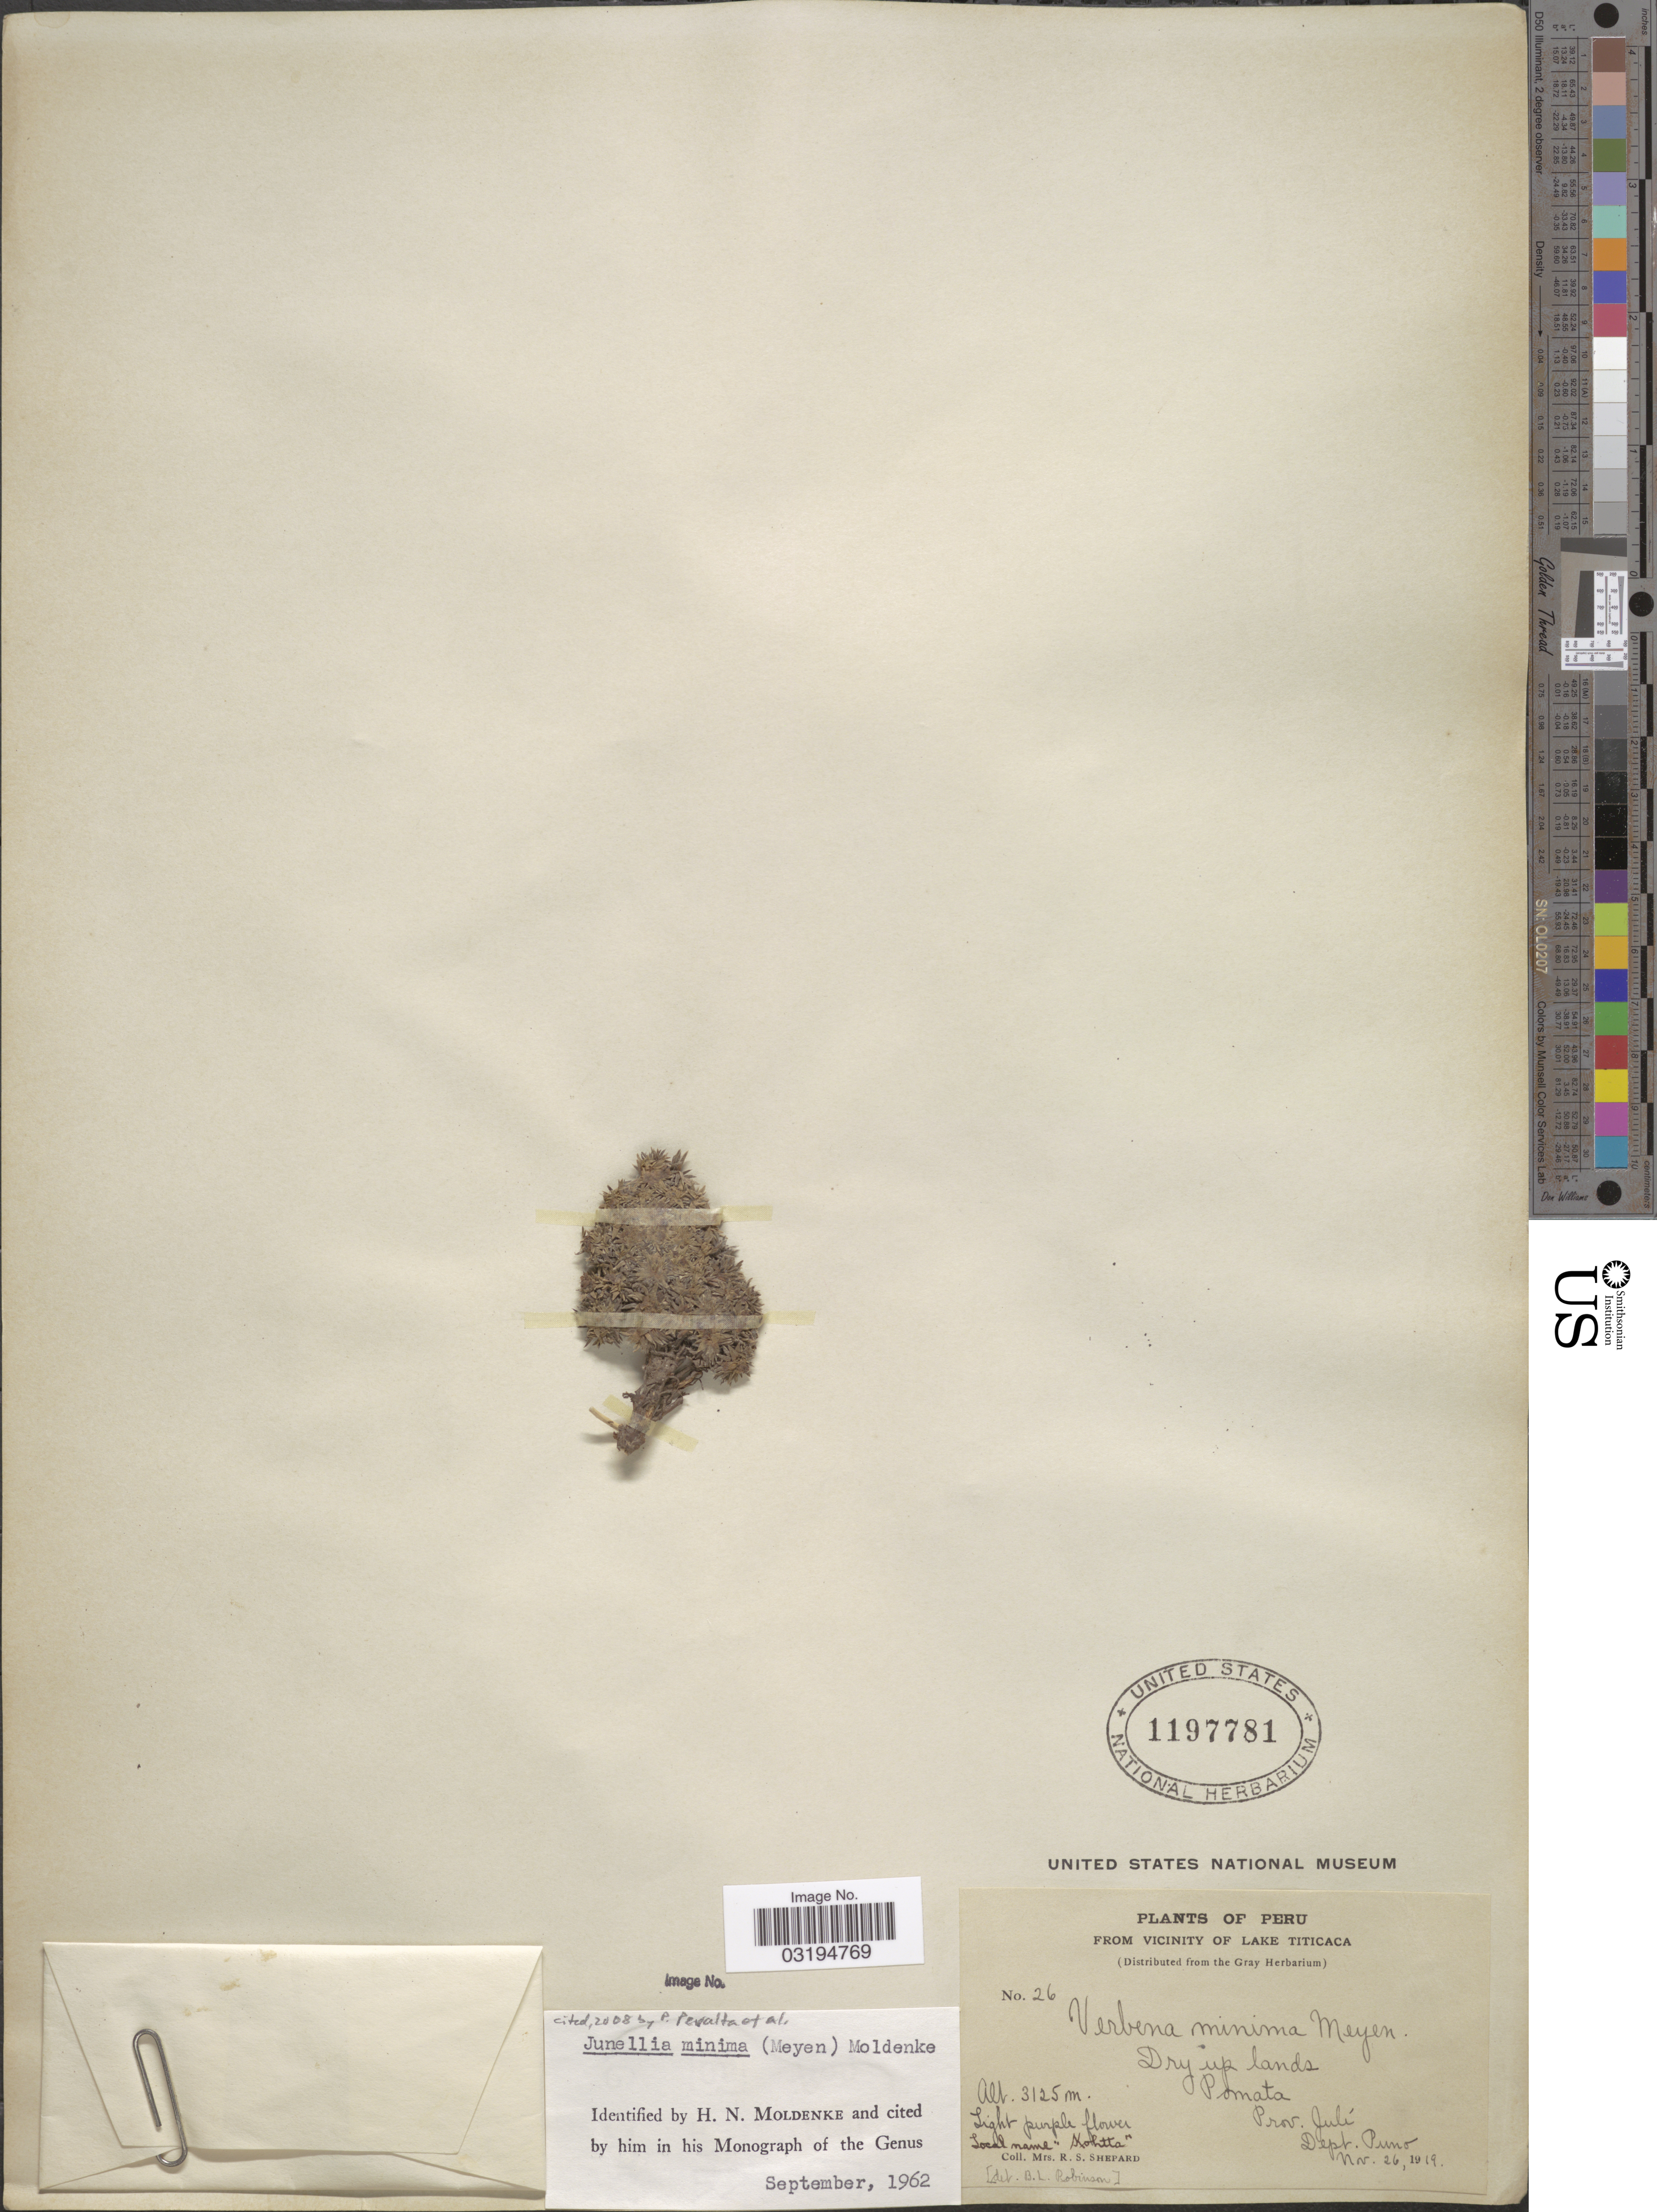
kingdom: Plantae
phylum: Tracheophyta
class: Magnoliopsida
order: Lamiales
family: Verbenaceae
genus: Junellia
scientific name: Junellia minima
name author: (Meyen) Moldenke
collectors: R. Shepard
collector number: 26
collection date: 1919-11-26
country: Peru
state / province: Puno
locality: Vicinity of Lake Titicaca. Prov. Julí. Dept. Puno.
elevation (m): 3125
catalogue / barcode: US 1197781